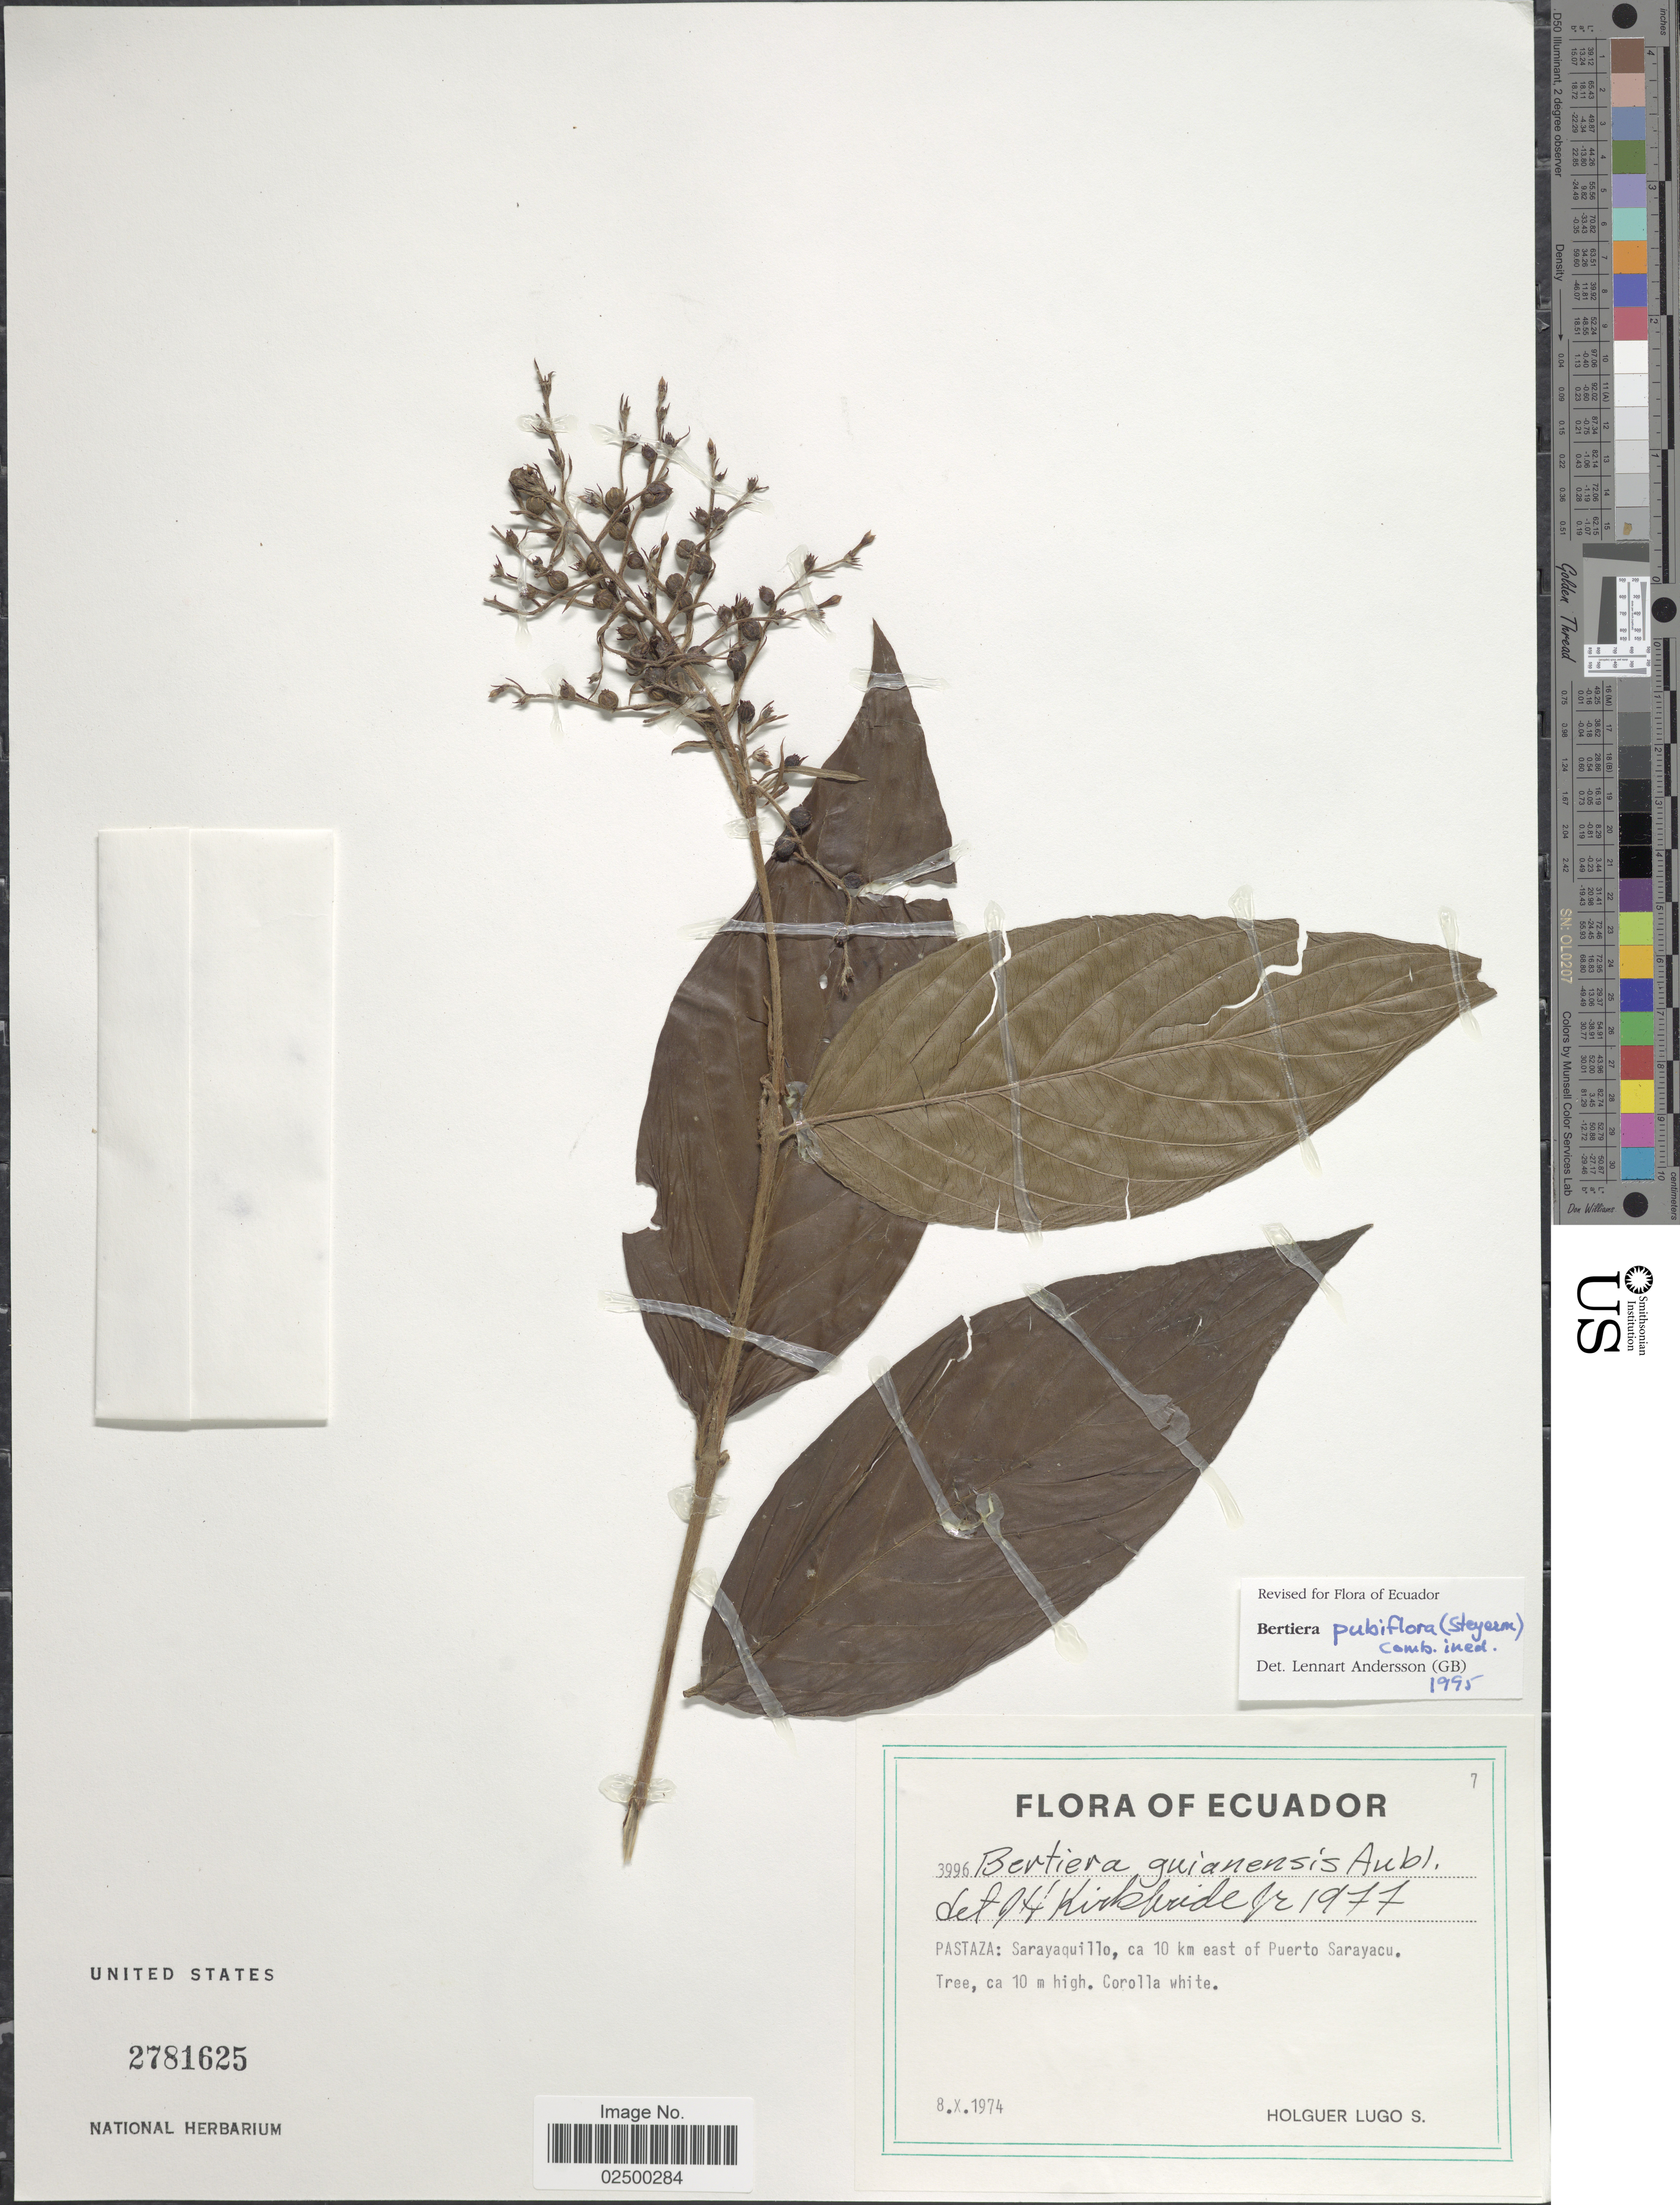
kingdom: Plantae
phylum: Tracheophyta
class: Magnoliopsida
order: Gentianales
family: Rubiaceae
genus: Bertiera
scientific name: Bertiera guianensis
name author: Aubl.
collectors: H. Lugo S.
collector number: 3996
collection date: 1974-10-08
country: Ecuador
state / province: Pastaza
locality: Sarayaquillo, ca 10 km east of Puerto Sarayacu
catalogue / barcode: US 2781625